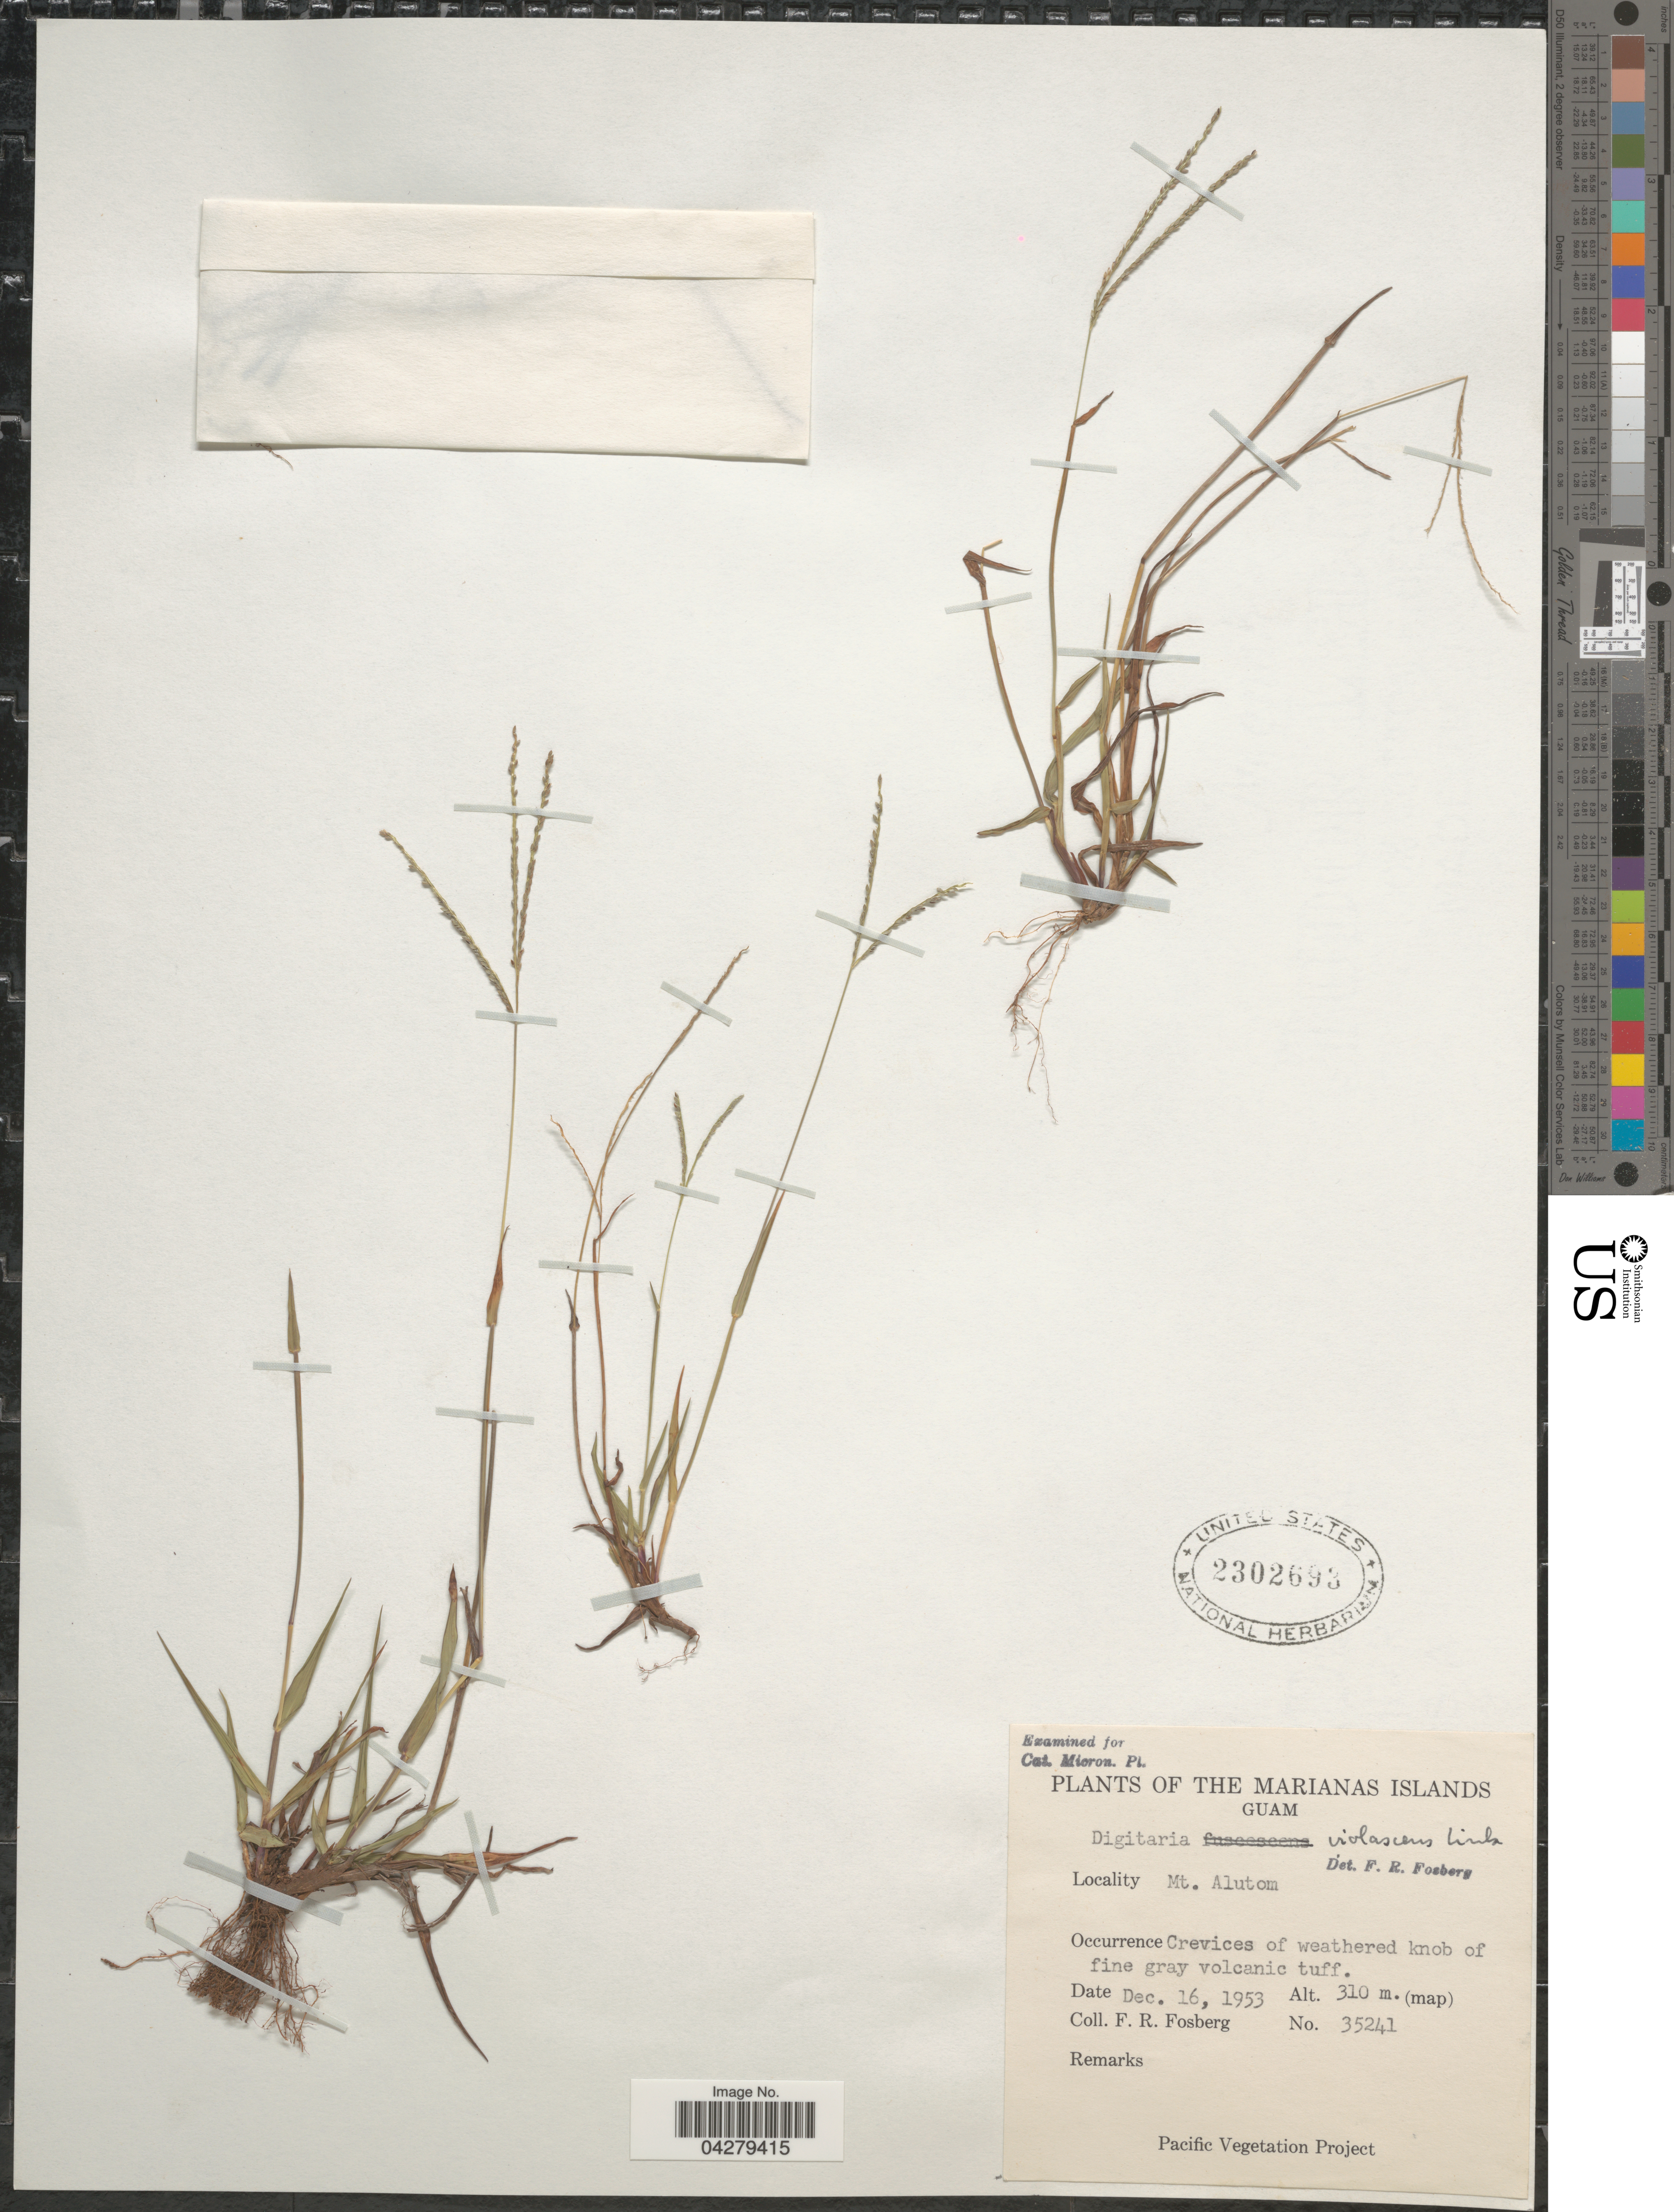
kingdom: Plantae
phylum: Tracheophyta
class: Liliopsida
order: Poales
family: Poaceae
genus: Digitaria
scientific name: Digitaria violascens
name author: Link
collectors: F. R. Fosberg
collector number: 35241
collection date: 1953-12-16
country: Guam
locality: Mt. Alutom.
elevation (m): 310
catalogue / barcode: US 2302693